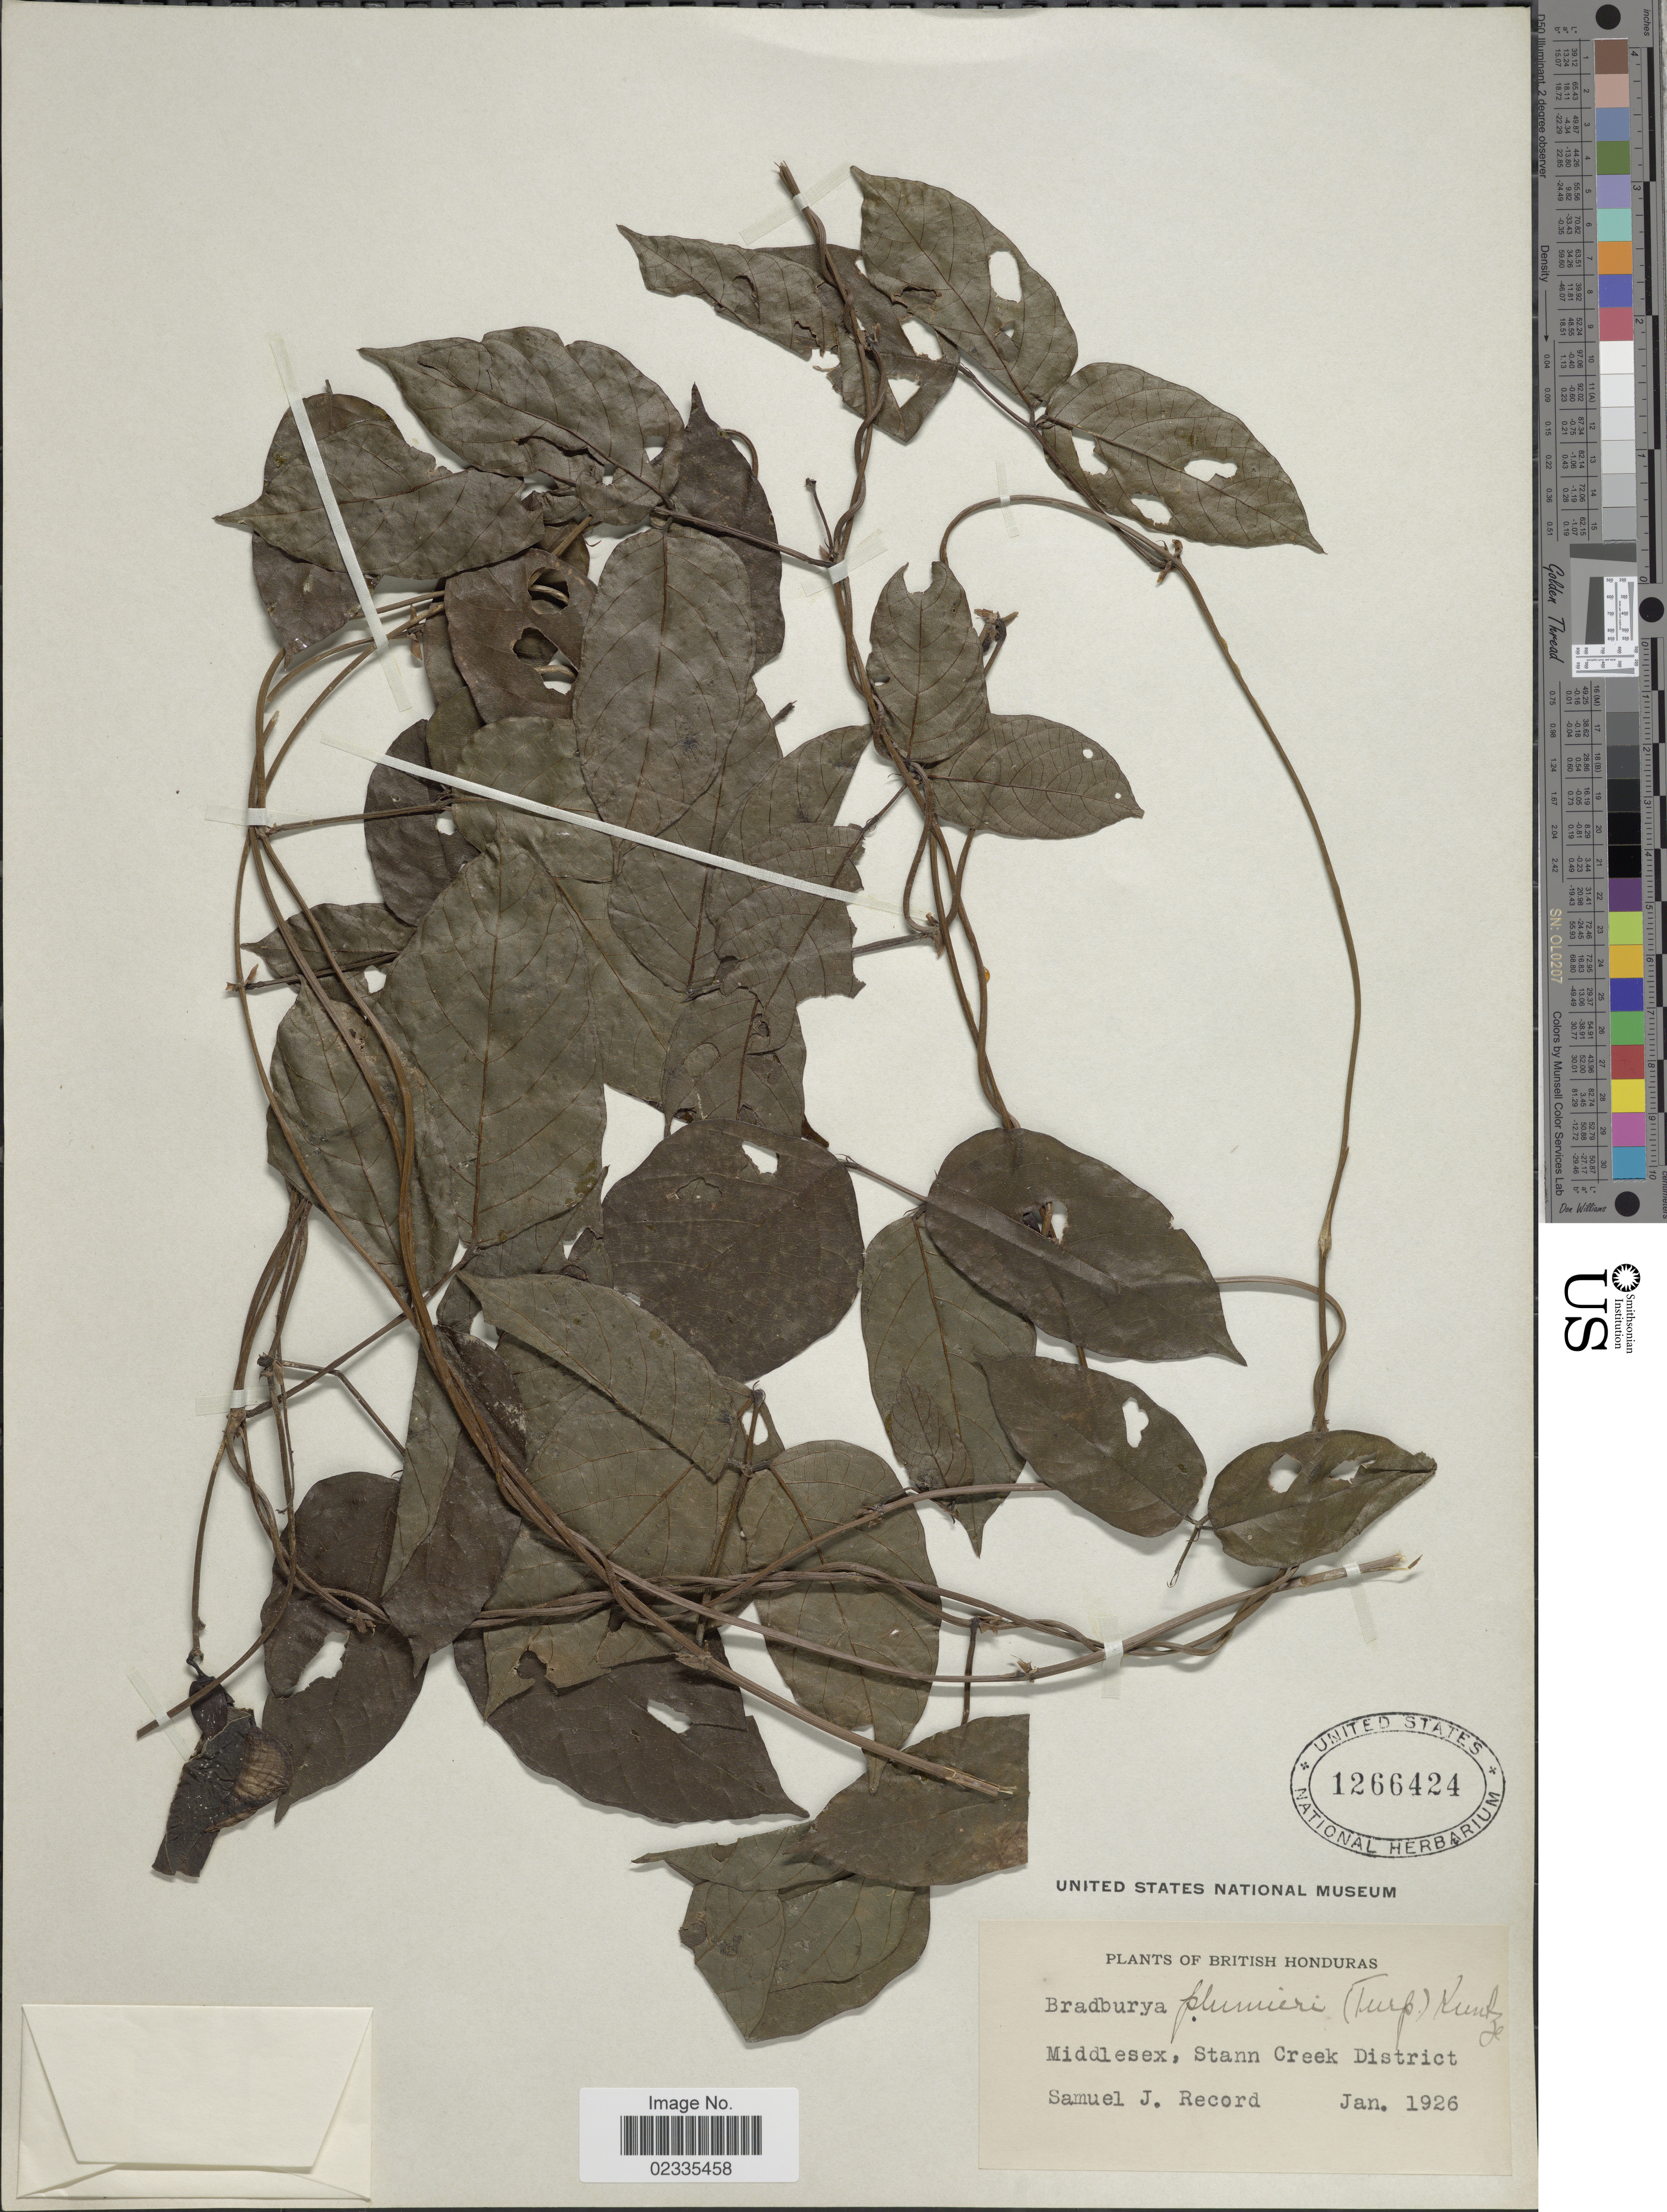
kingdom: Plantae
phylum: Tracheophyta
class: Magnoliopsida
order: Fabales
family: Fabaceae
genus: Centrosema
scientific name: Centrosema plumieri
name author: (Turpin ex Pers.) Benth.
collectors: S. J. Record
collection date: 1926-01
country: Belize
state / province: Stann Creek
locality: British Honduras, Middlesex, Stann Creek District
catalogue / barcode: US 1266424